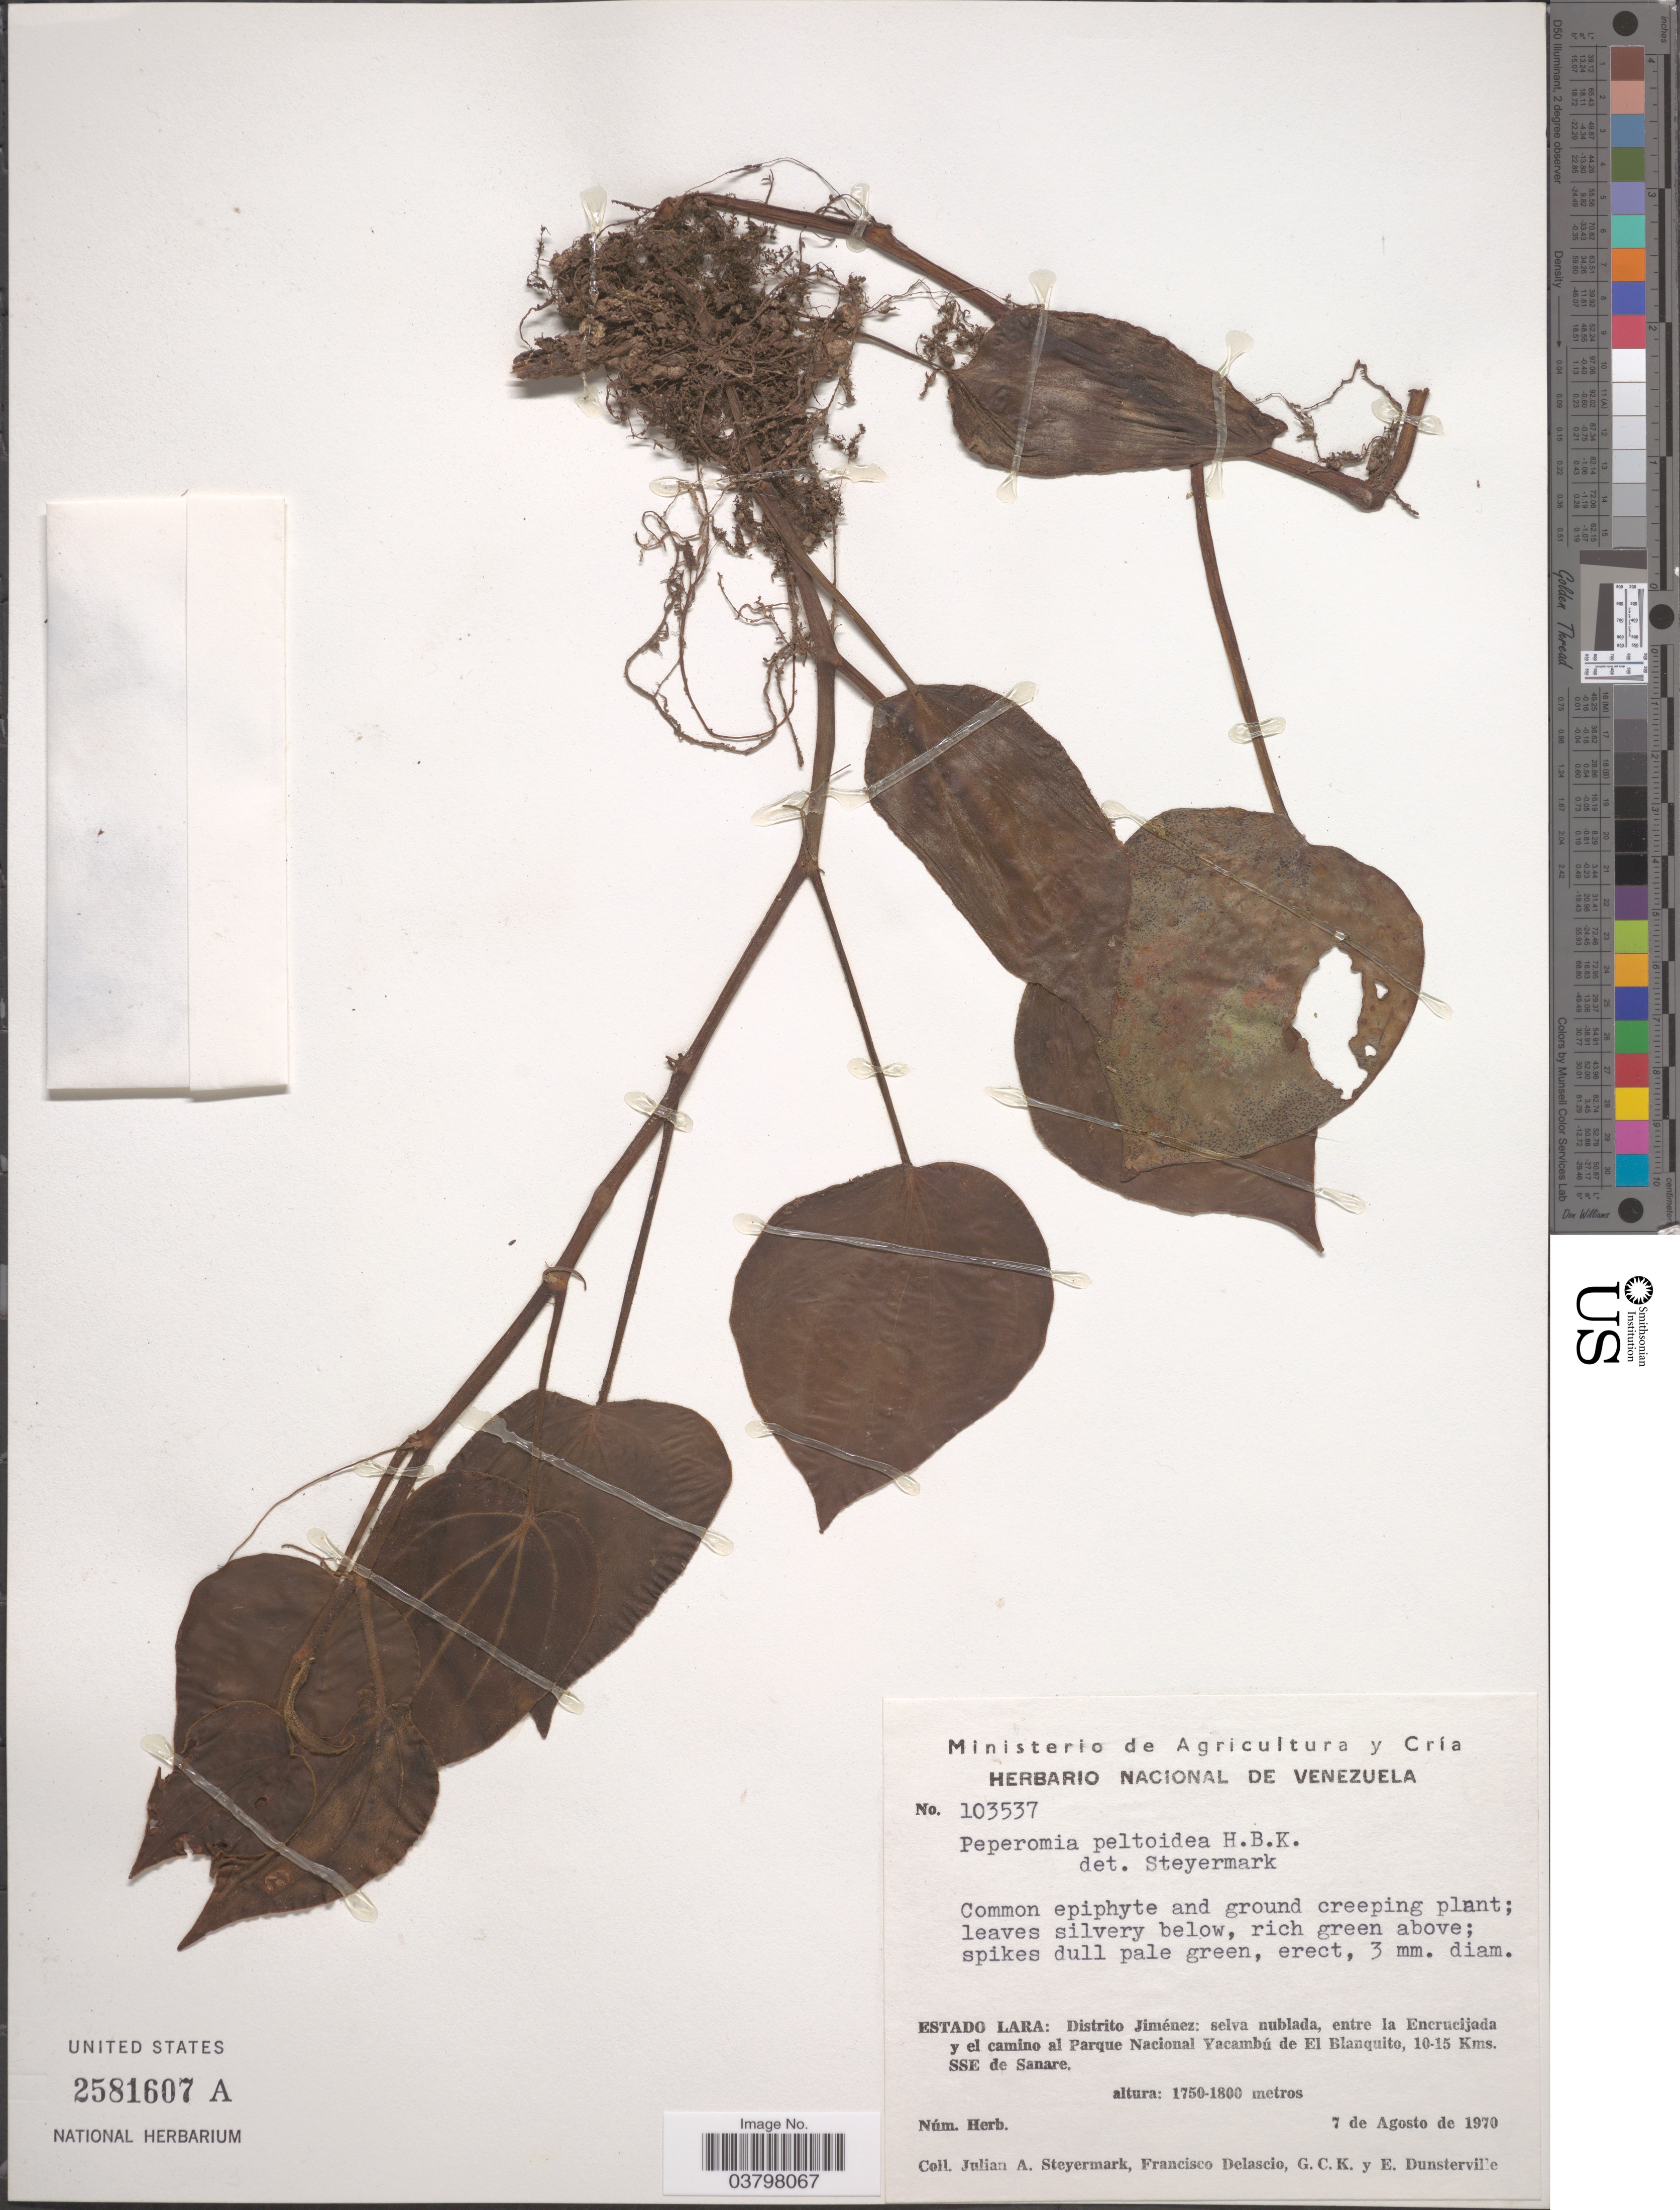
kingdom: Plantae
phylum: Tracheophyta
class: Magnoliopsida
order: Piperales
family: Piperaceae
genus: Peperomia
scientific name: Peperomia peltoidea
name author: Kunth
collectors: J. Steyermark, F. Delascio, G. C. K. Dunsterville & E. Dunsterville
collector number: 103537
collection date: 1970-08-07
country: Venezuela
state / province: Lara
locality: Distrito Jiménez: selva nublada, entre la Encrucijada y el camino al Parque Nacional Yacambú de El Blanquito, 10-15 Kms. SSE de Sanare.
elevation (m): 1750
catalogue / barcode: US 2581607A